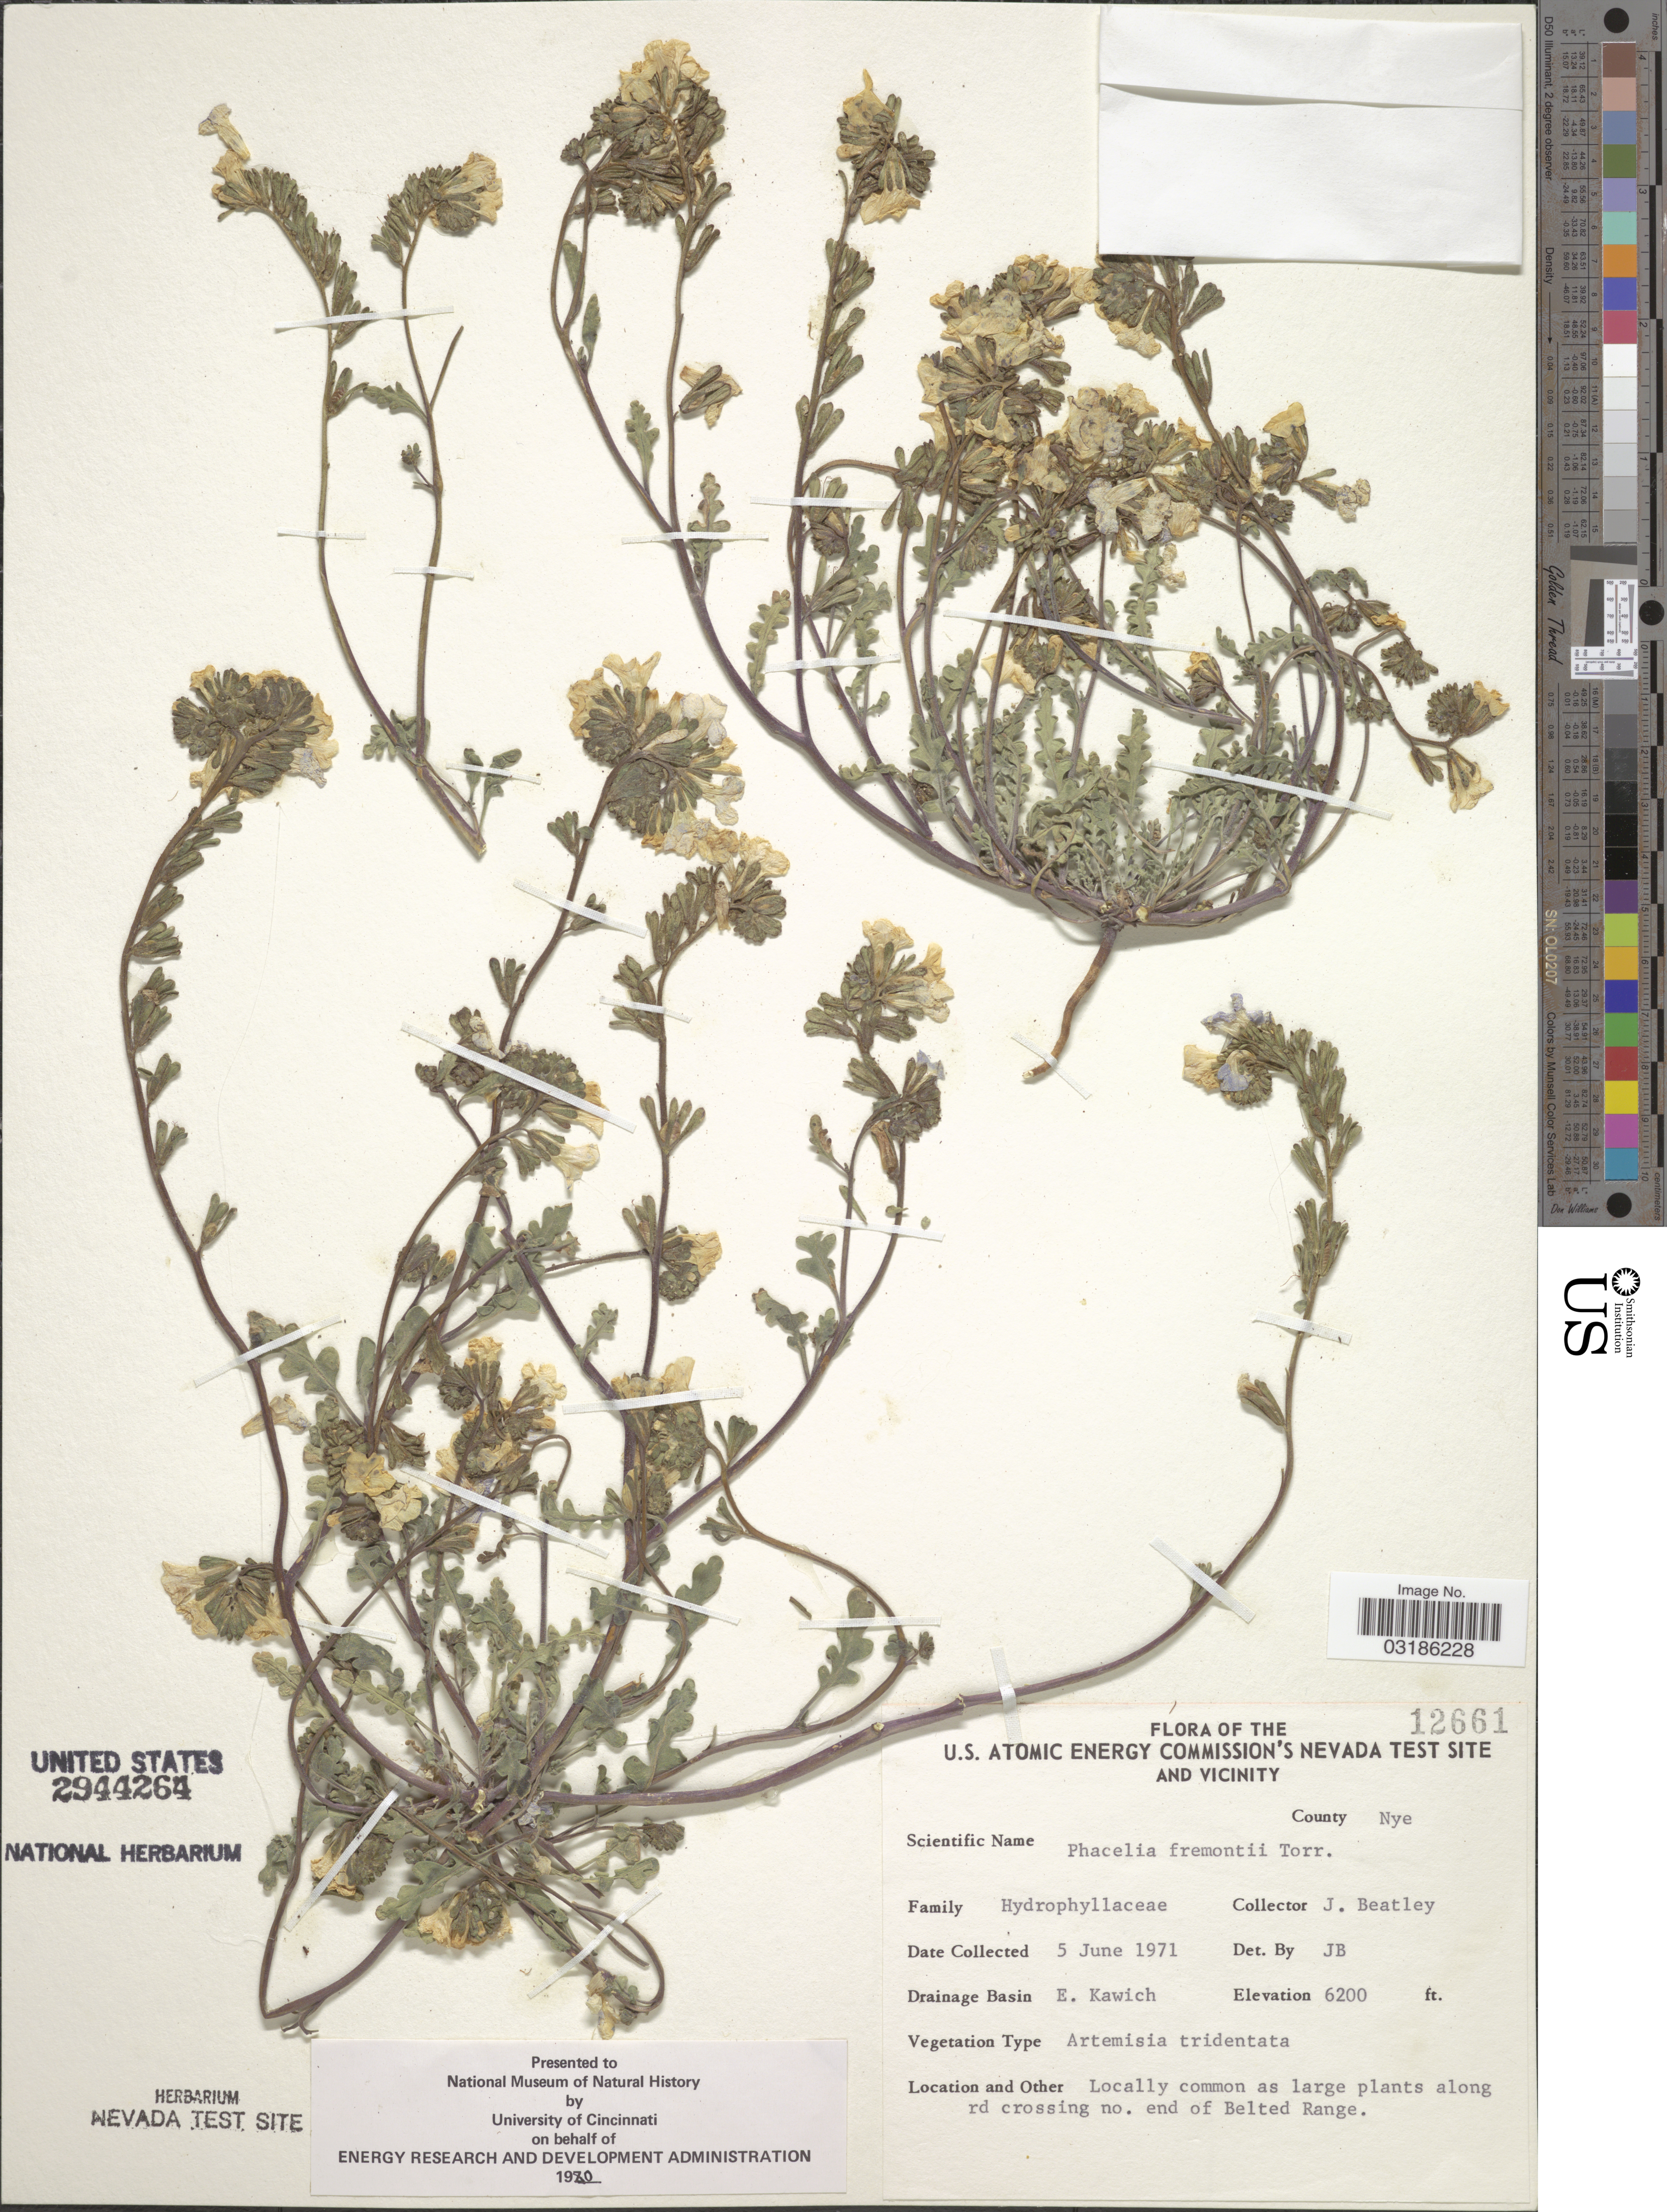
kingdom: Plantae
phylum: Tracheophyta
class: Magnoliopsida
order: Boraginales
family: Hydrophyllaceae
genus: Phacelia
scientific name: Phacelia fremontii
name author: Torr.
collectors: J. C. Beatley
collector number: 12661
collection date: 1971-06-05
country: United States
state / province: Nevada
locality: U.S. Atomic Energy Commission's Nevada Test Site and vicinity. County Nye. Drainage Basin E. Kawich. Along rd crossing no. end of Belted Range.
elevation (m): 1890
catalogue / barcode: US 2944264